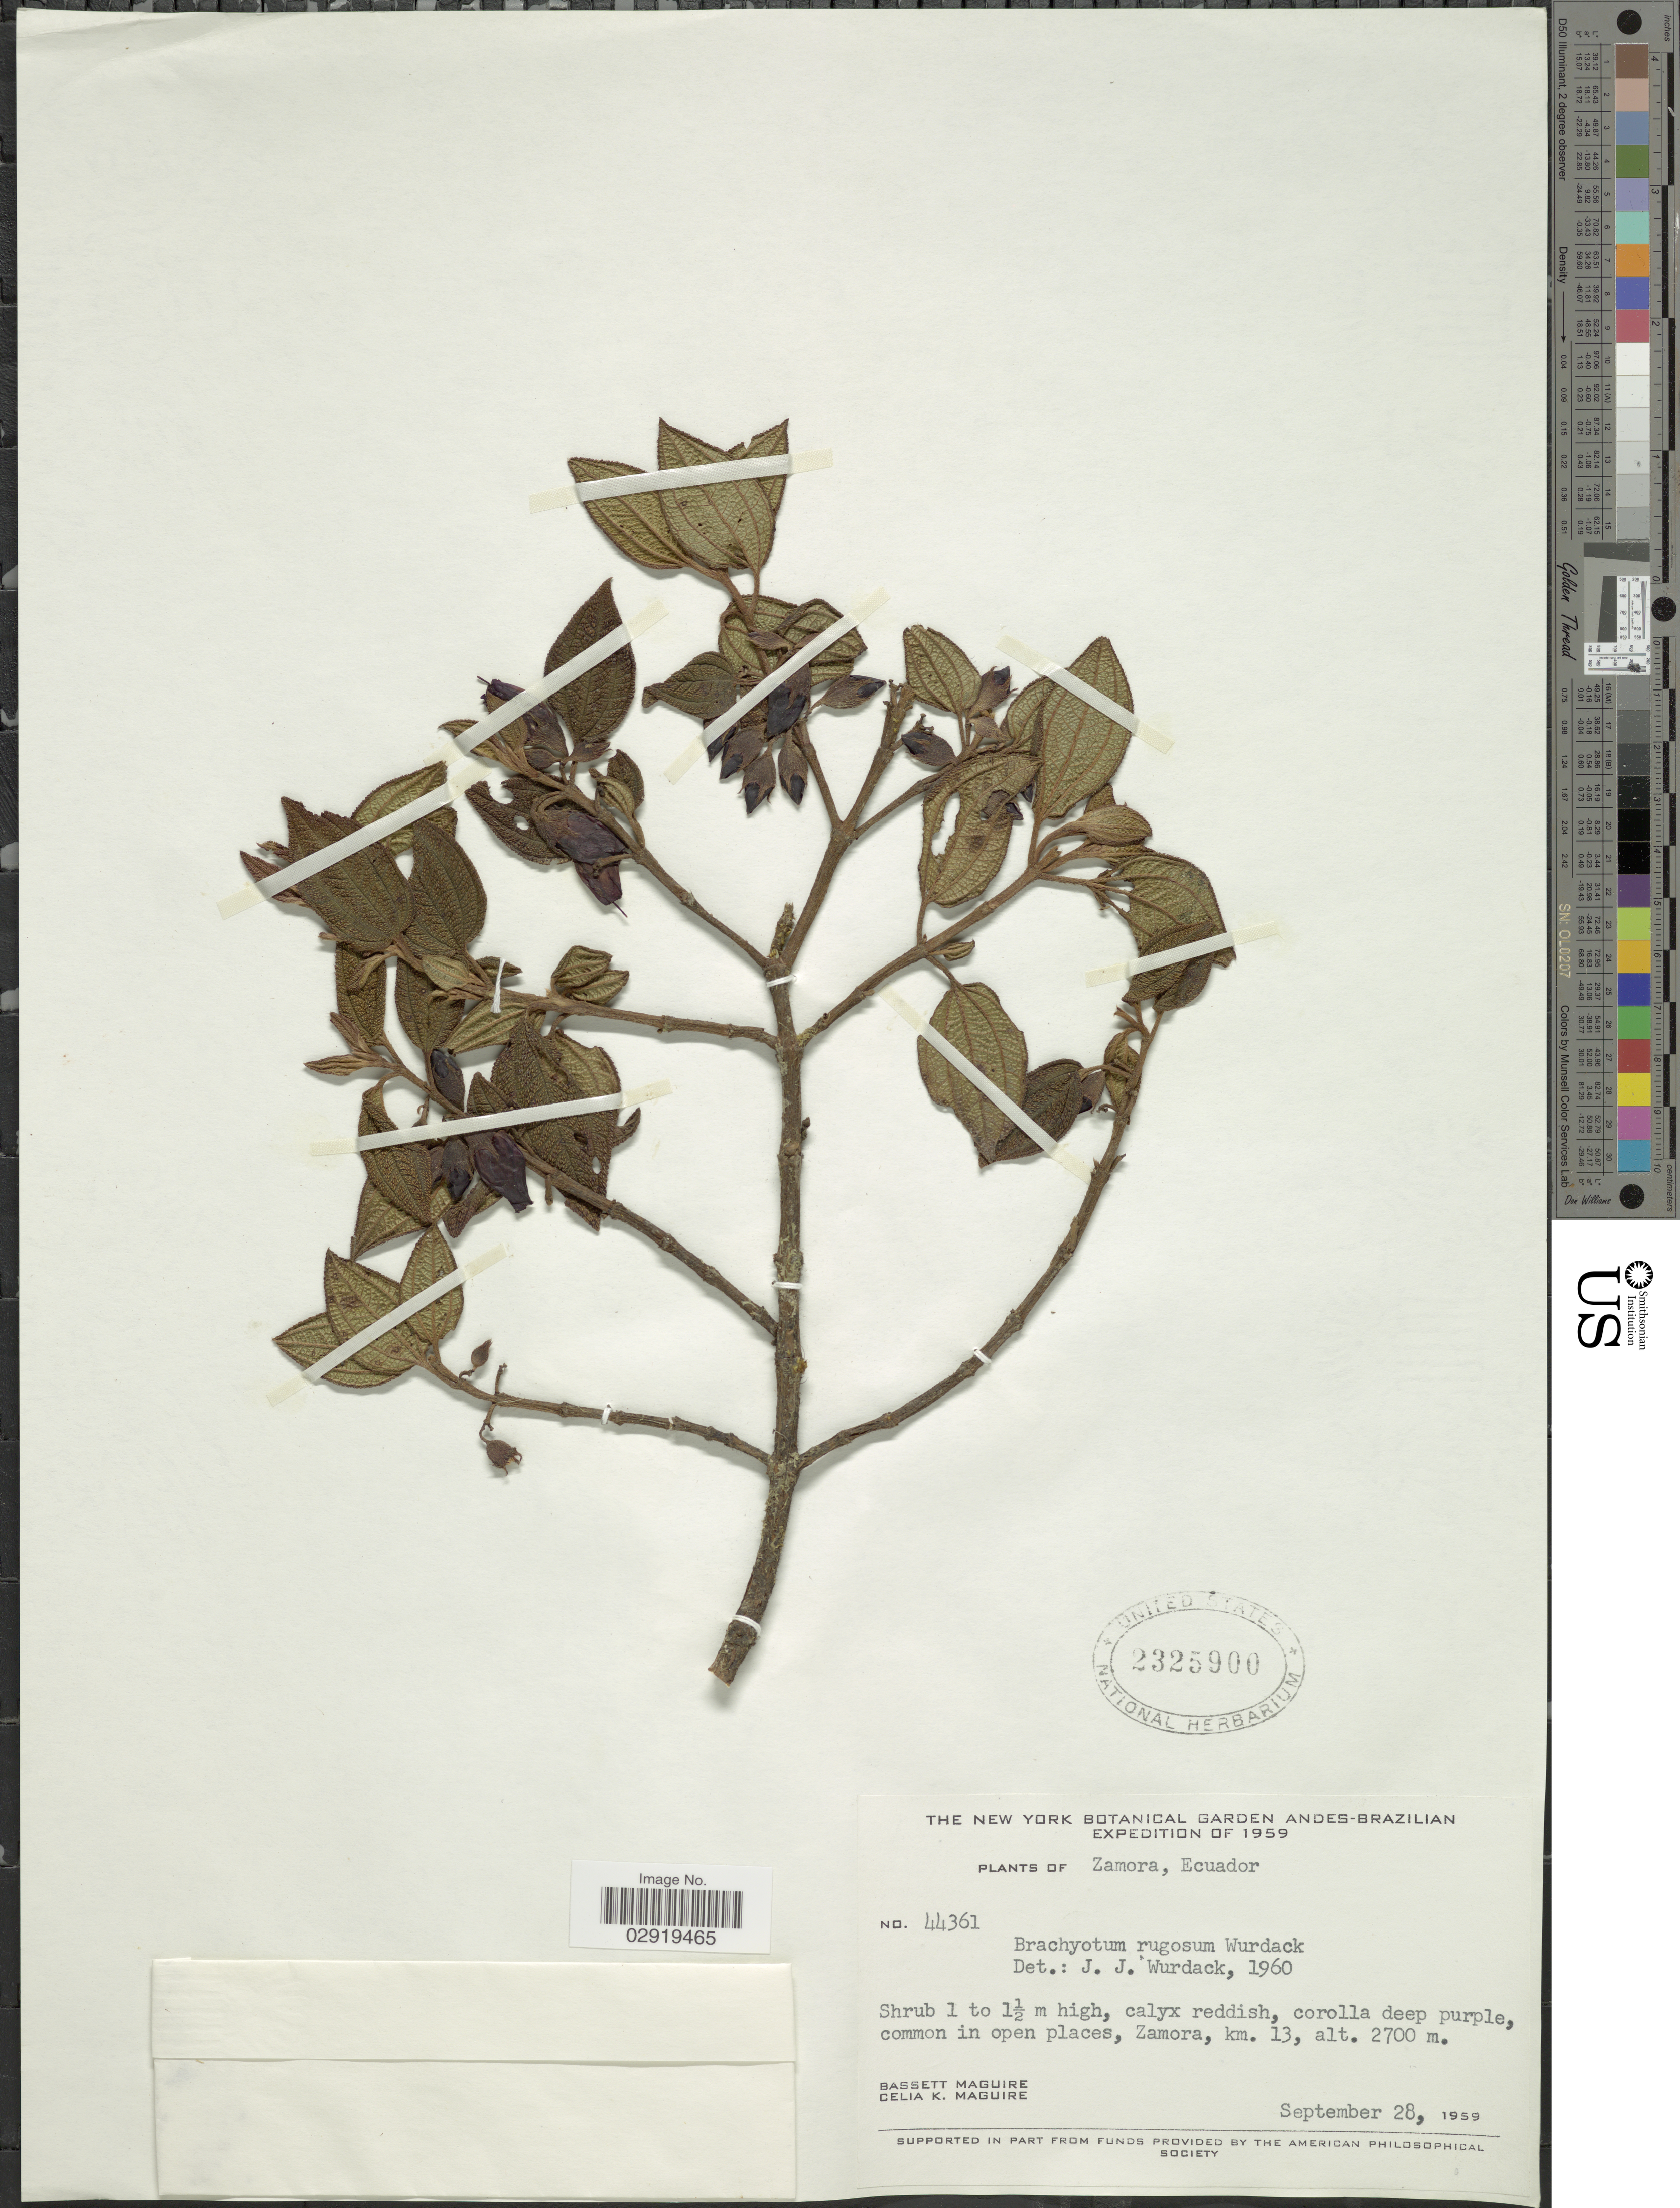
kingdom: Plantae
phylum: Tracheophyta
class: Magnoliopsida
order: Myrtales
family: Melastomataceae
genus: Brachyotum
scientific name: Brachyotum rugosum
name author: Wurdack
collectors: B. Maguire & C. K. Maguire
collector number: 44361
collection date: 1959-09-28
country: Ecuador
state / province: Zamora-Chinchipe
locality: Andes. Zamora. Km 13.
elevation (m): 2700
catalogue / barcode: US 2325900